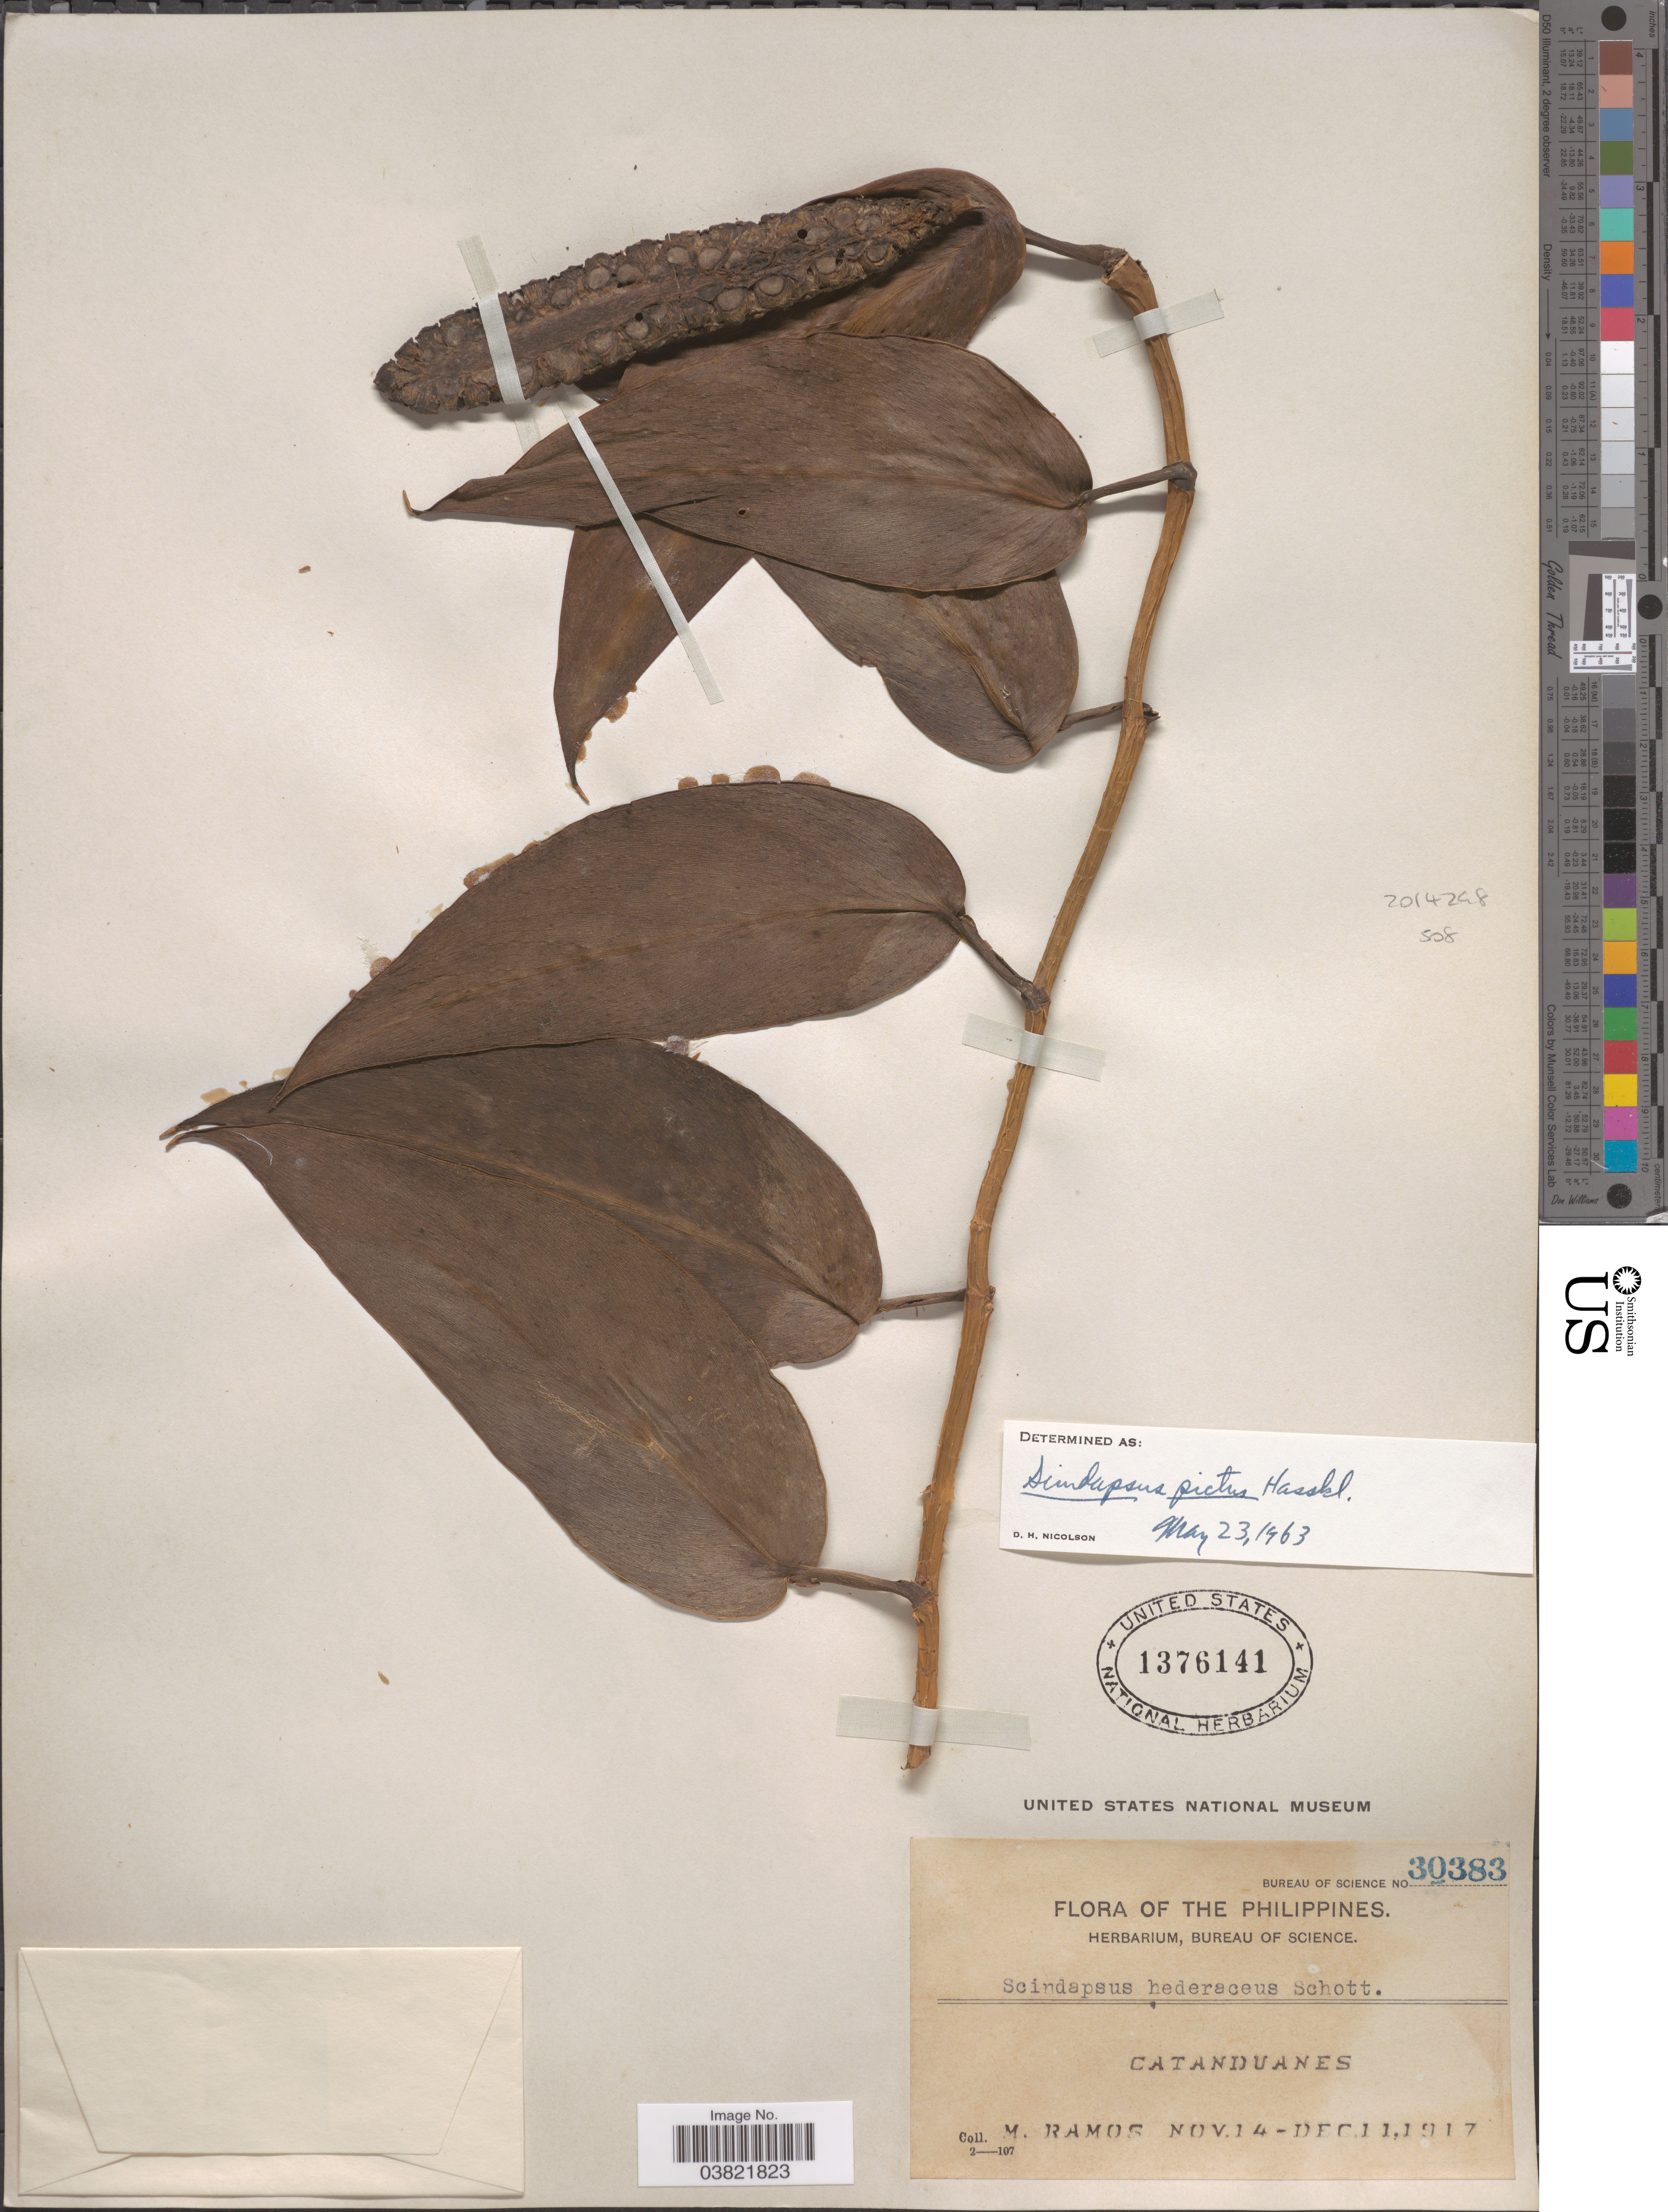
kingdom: Plantae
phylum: Tracheophyta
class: Liliopsida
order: Alismatales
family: Araceae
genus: Scindapsus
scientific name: Scindapsus pictus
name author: Hassk.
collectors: M. Ramos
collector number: Bureau of Science 30383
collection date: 1917-11-14/1917-12-11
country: Philippines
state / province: Bicol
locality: Catanduanes.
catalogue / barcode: US 1376141